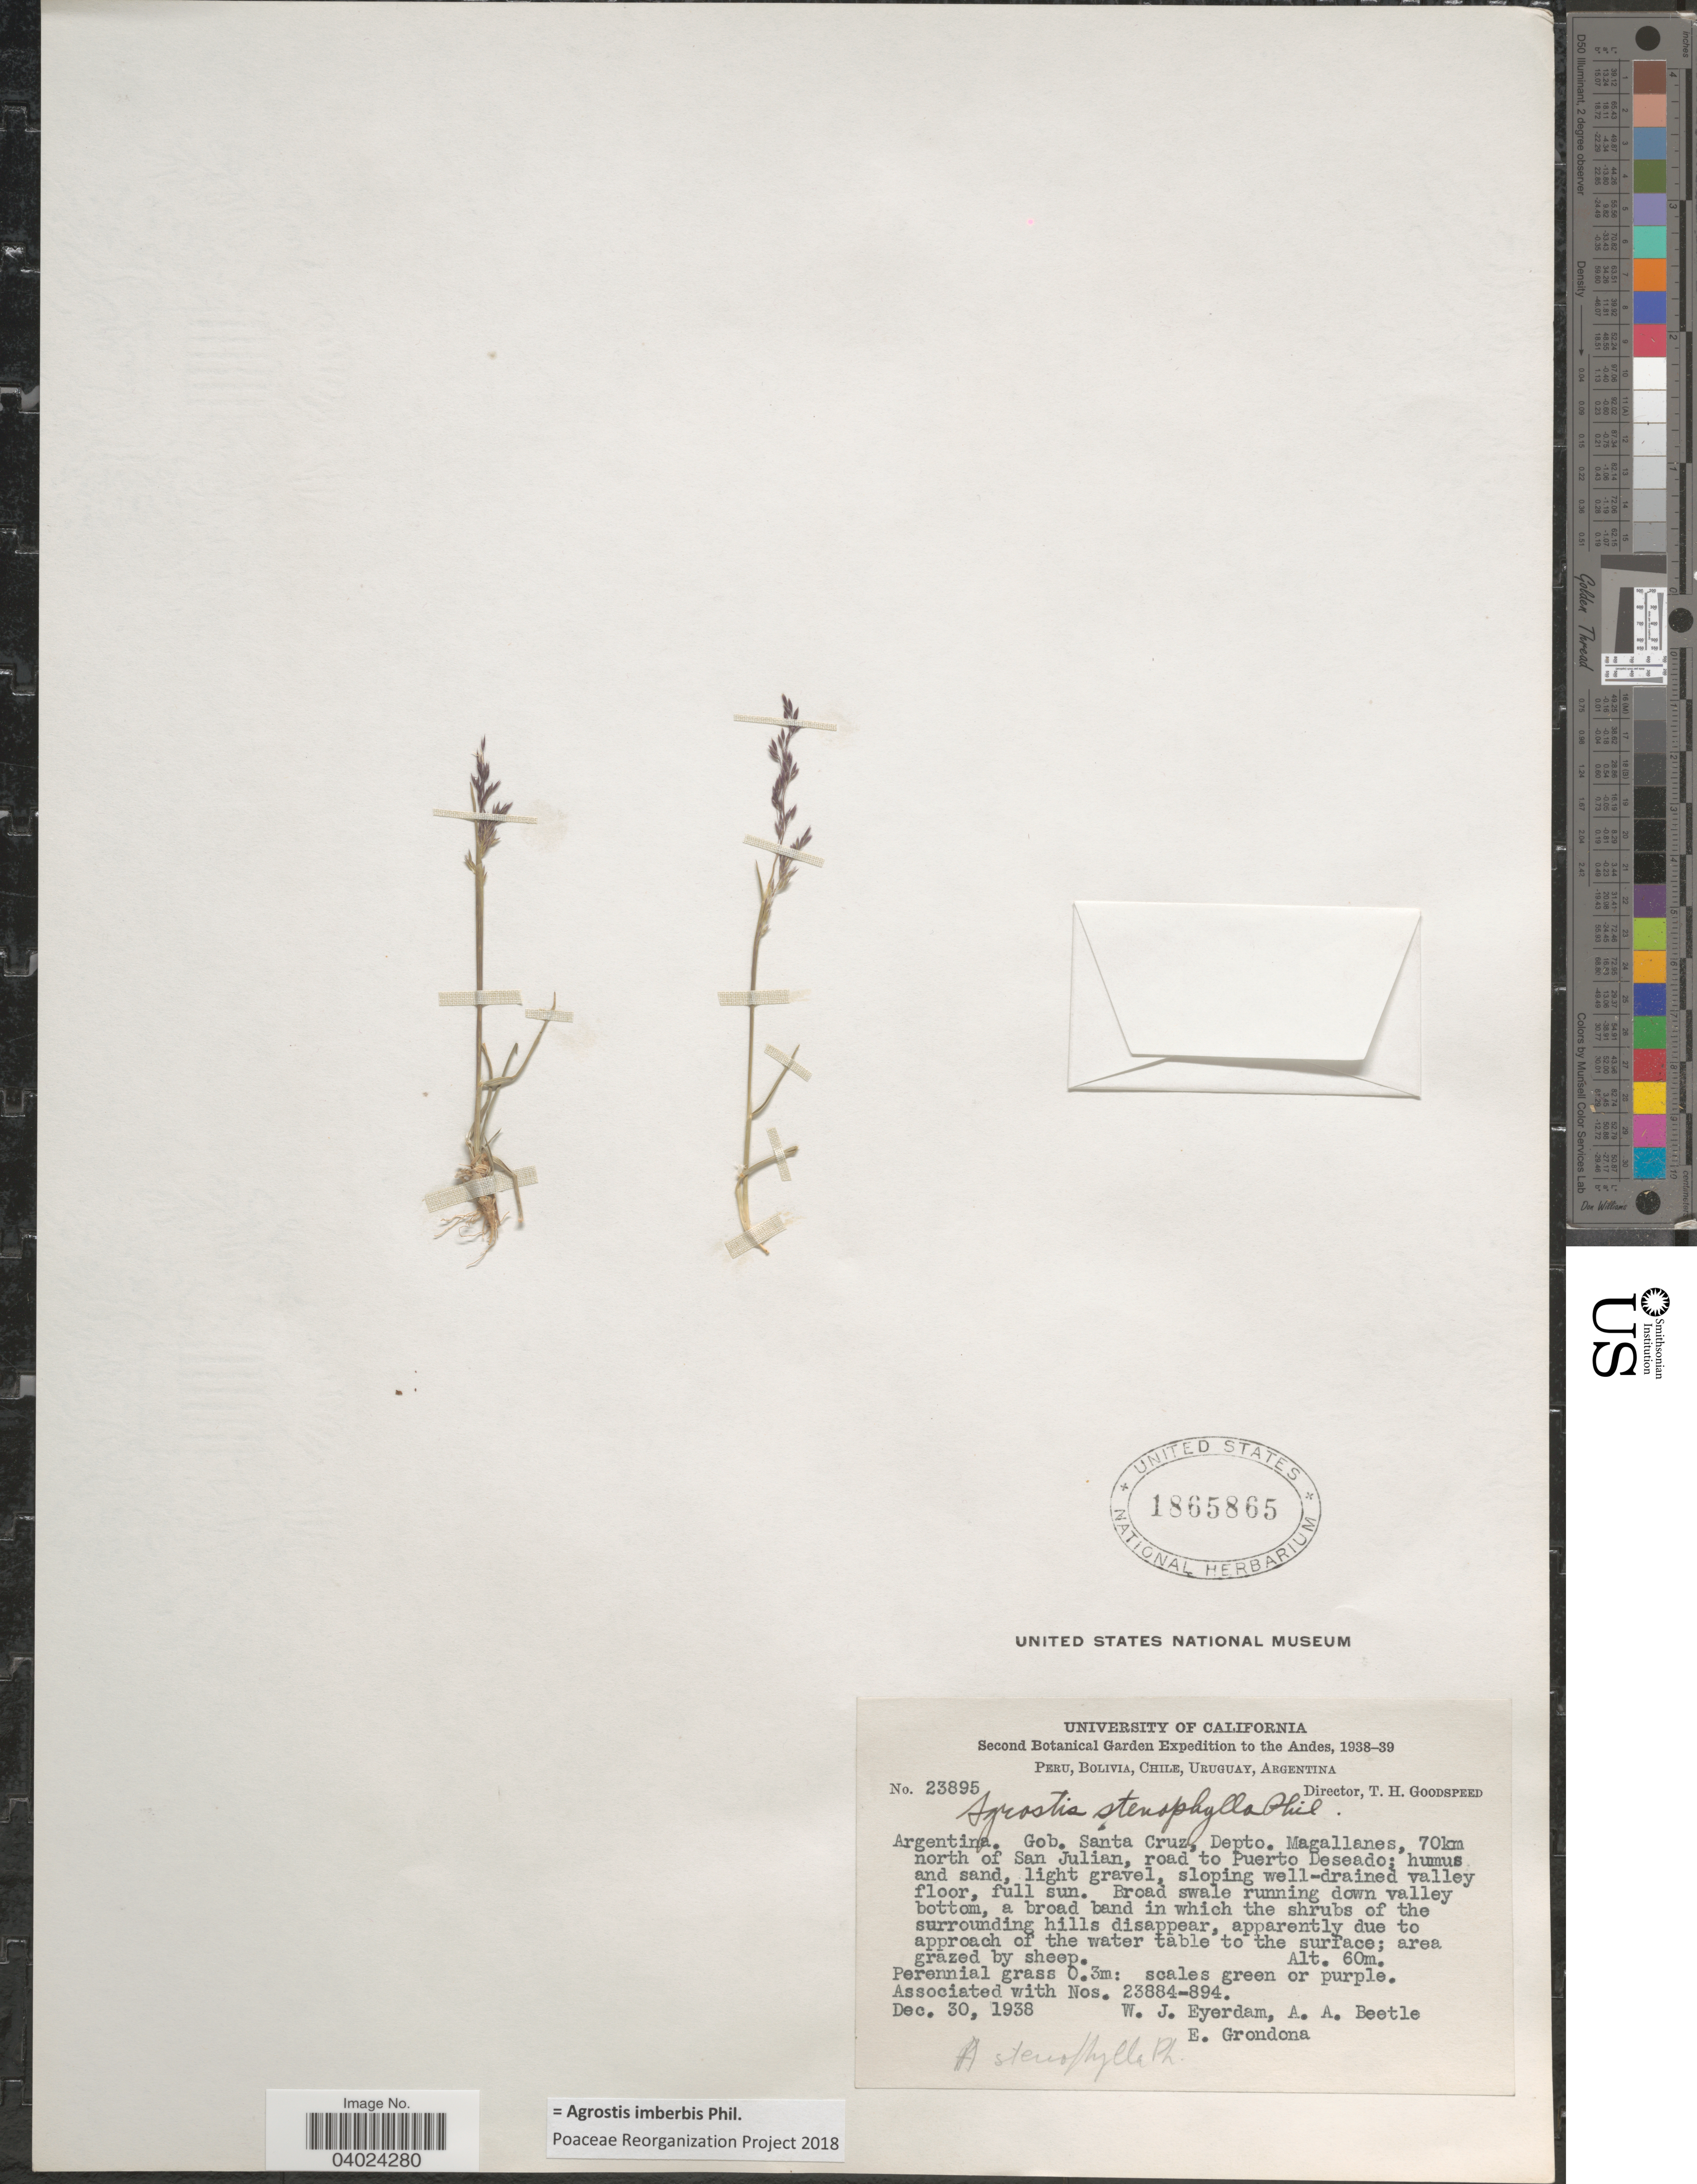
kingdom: Plantae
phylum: Tracheophyta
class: Liliopsida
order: Poales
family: Poaceae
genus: Agrostis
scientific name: Agrostis imberbis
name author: Phil.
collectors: W. J. Eyerdam, A. A. Beetle & E. Grondona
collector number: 23895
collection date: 1938-12-30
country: Argentina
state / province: Santa Cruz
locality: The Andes. Gob. Santa Cruz, Depto. Magallanes, 70km north of San Julian, road to Puerto Deseado.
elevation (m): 60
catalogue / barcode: US 1865865